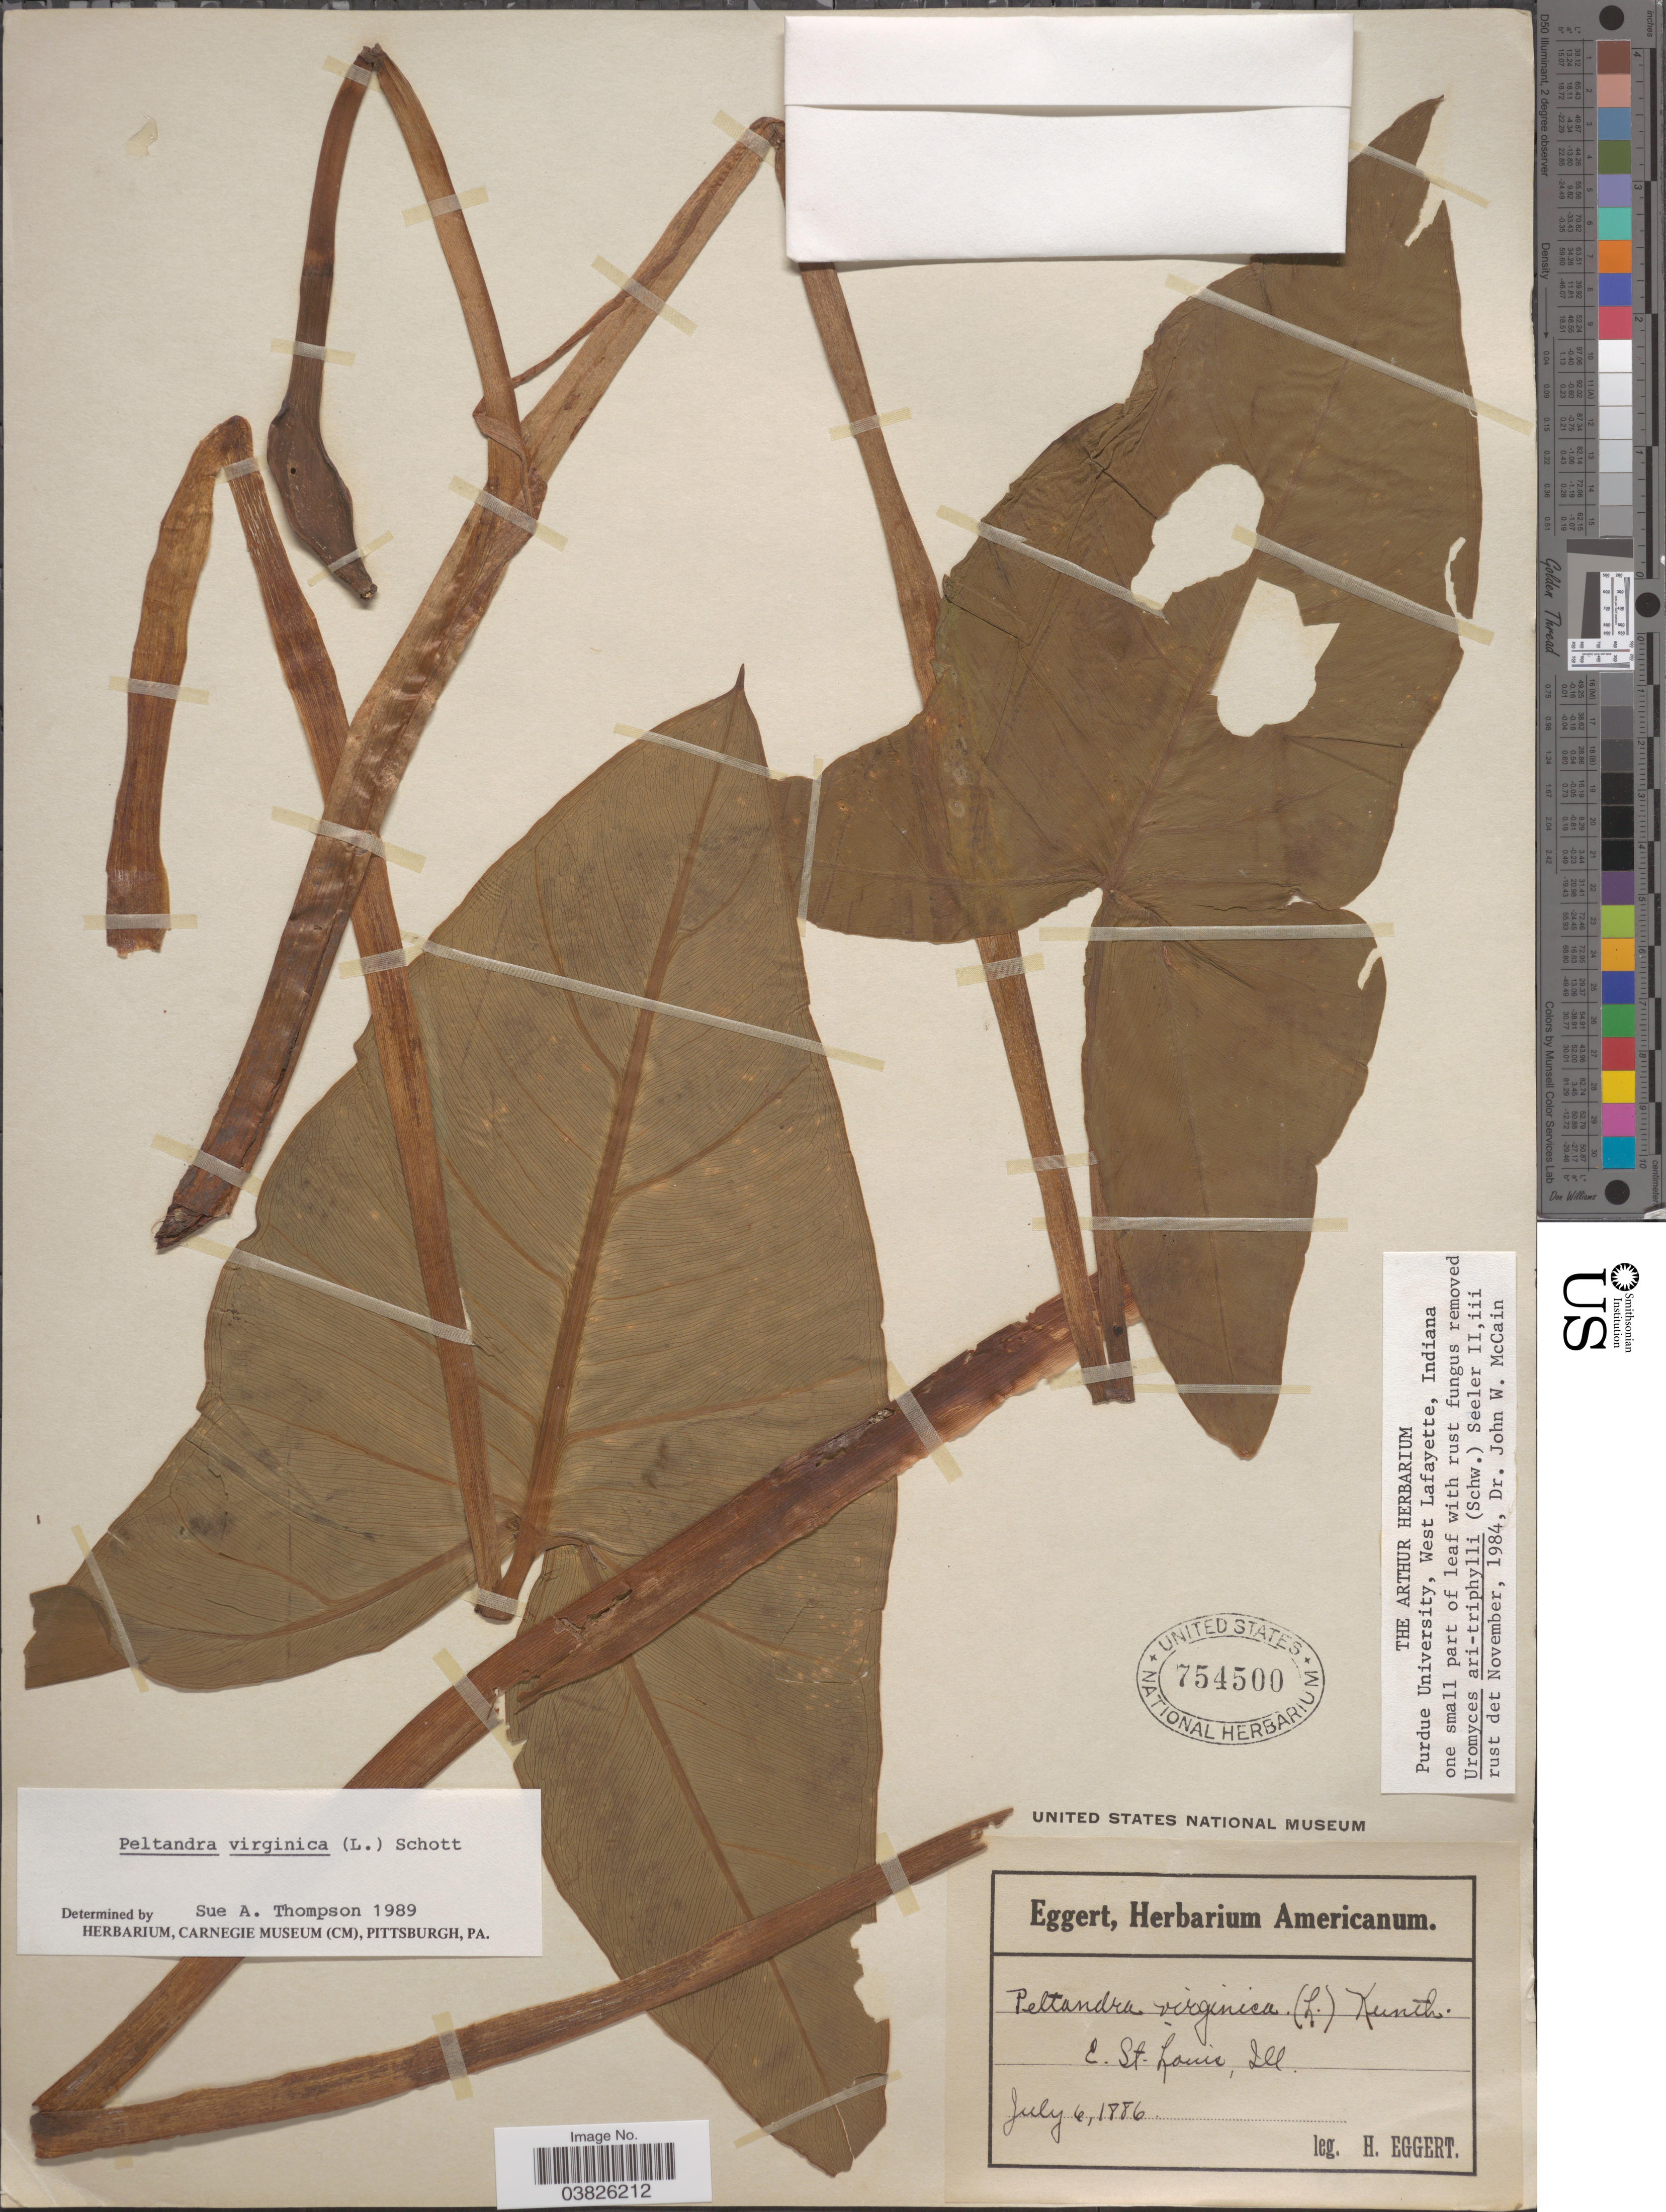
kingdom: Plantae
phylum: Tracheophyta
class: Liliopsida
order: Alismatales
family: Araceae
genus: Peltandra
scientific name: Peltandra virginica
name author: (L.) Schott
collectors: H. Eggert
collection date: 1886-07-06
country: United States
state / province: Illinois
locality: E. St. Louis.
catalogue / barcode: US 754500